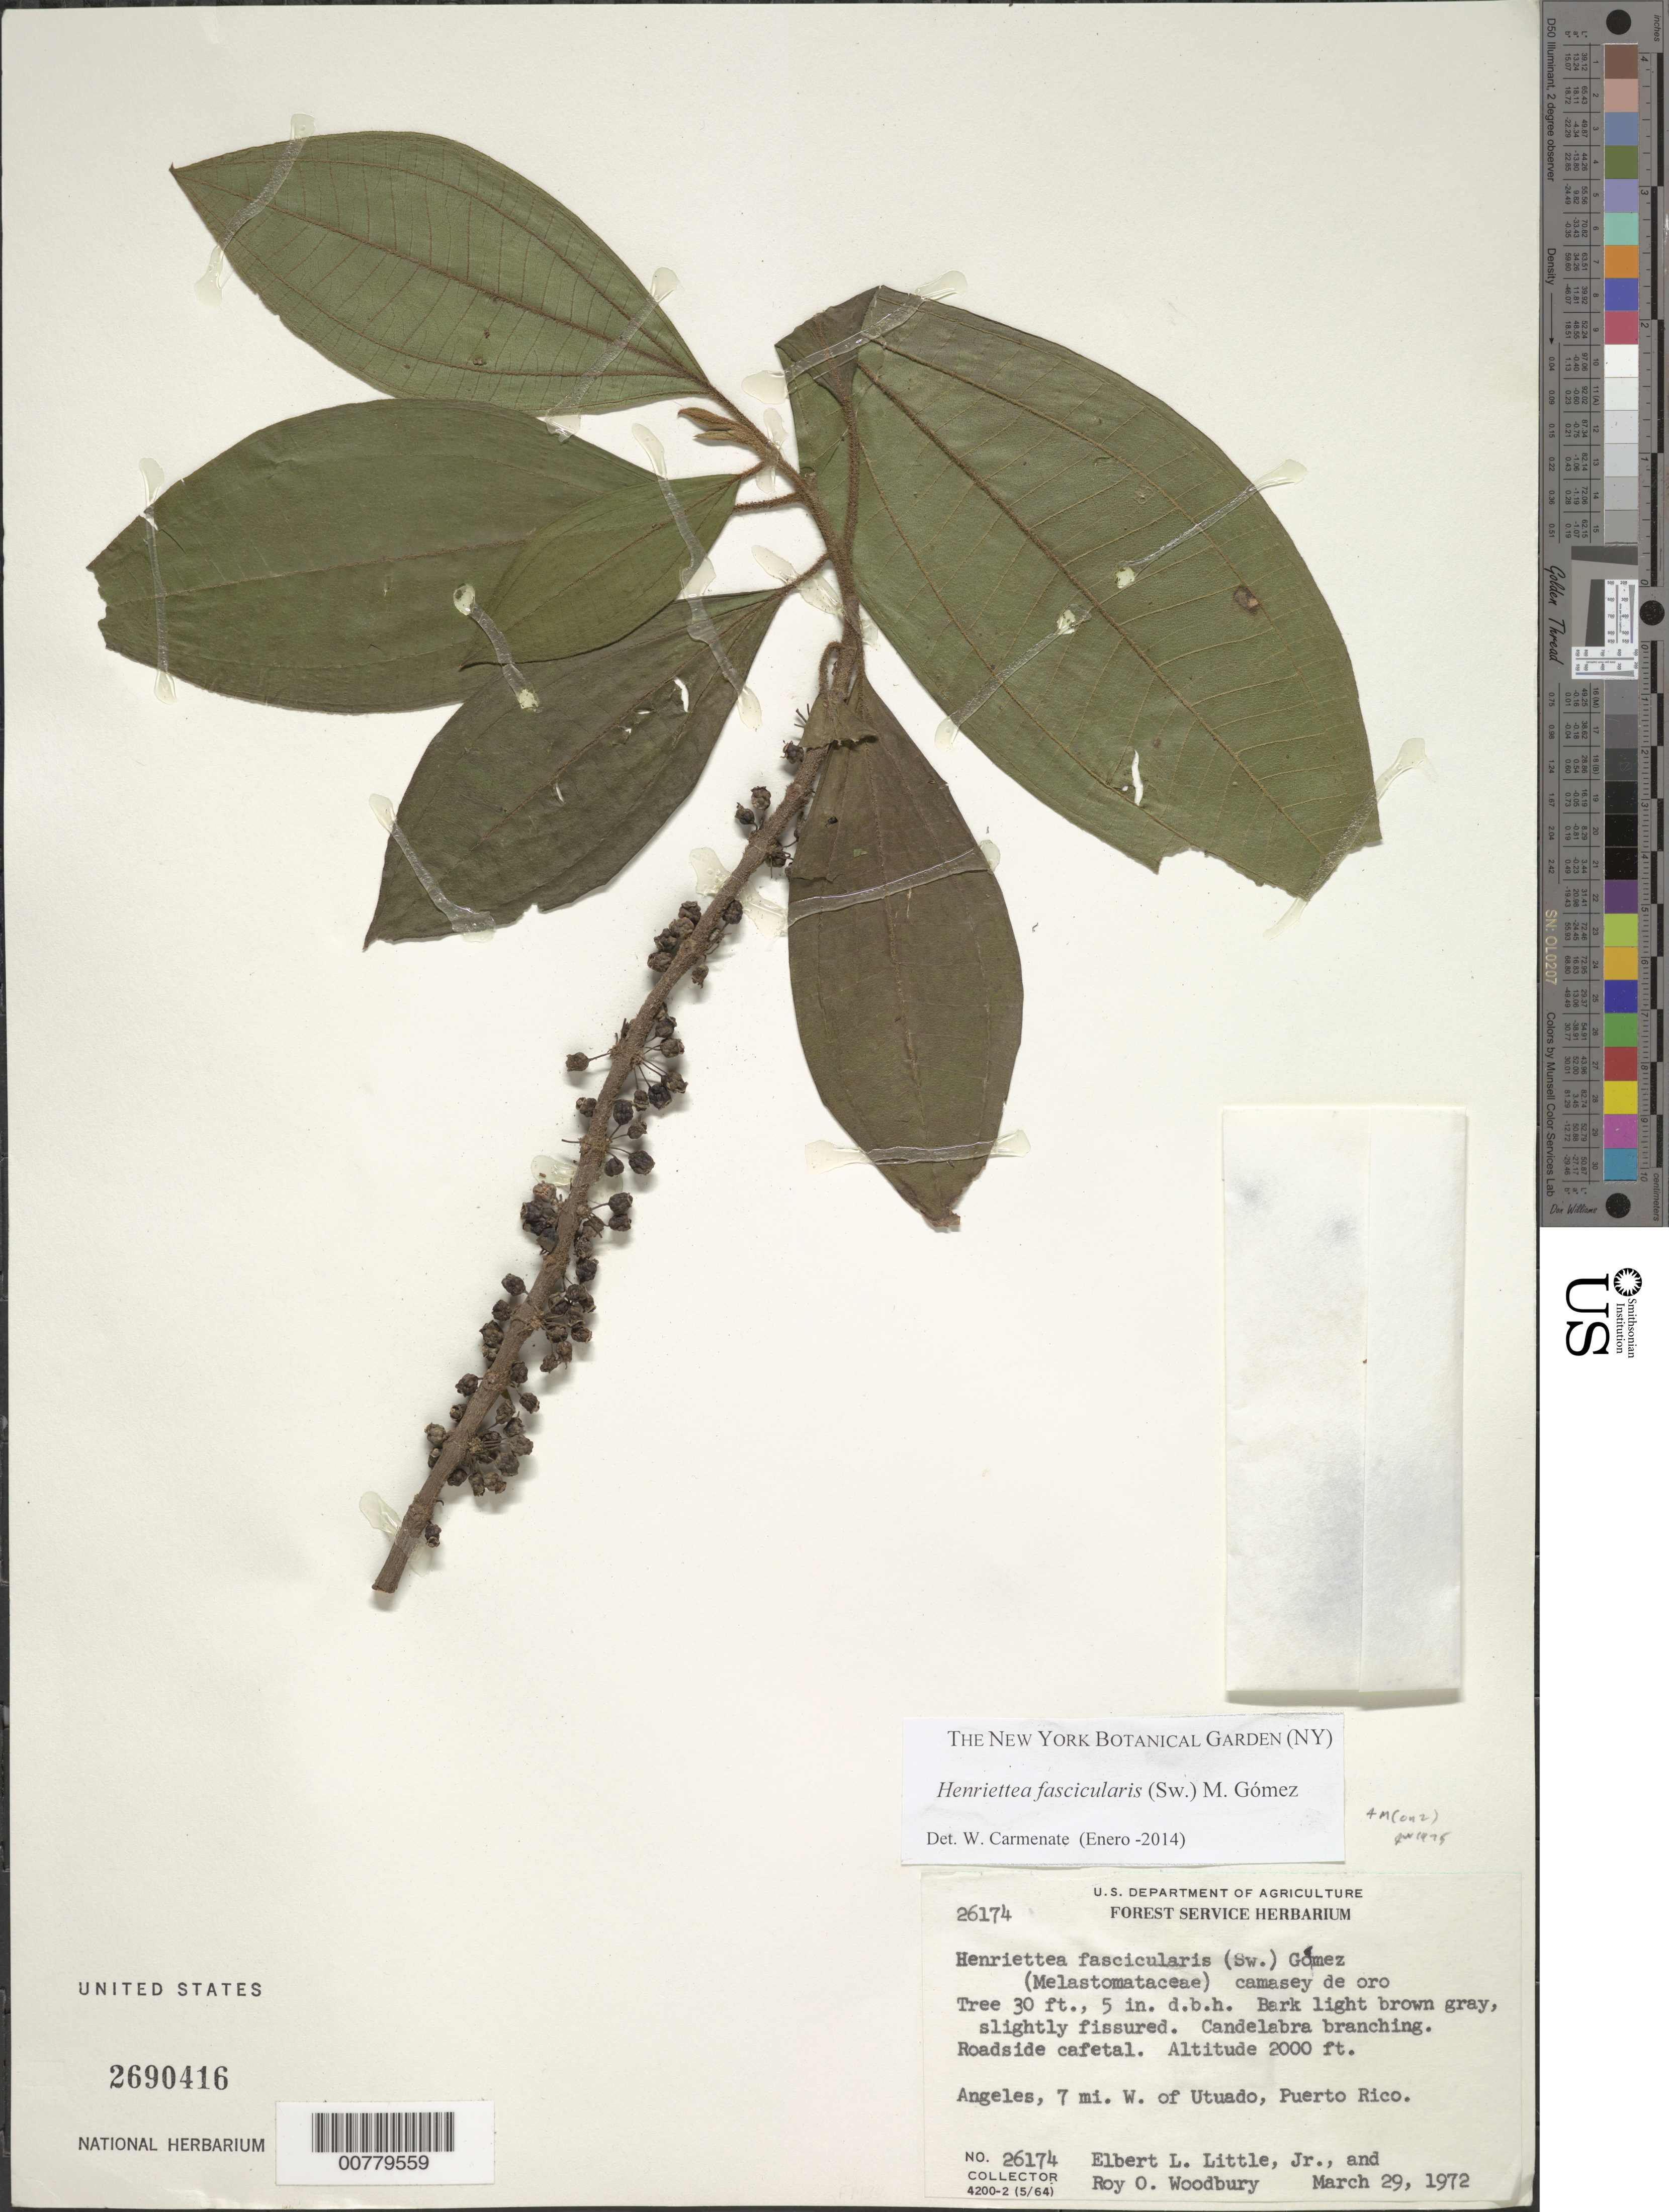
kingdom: Plantae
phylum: Tracheophyta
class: Magnoliopsida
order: Myrtales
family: Melastomataceae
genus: Henriettella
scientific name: Henriettella fascicularis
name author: (Sw.) C. Wright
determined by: Carmenate, W.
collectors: E. L. Little & R. O. Woodbury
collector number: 26174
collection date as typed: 29 Mar 1972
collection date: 1972-03-29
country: Puerto Rico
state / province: Utuado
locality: Angeles, 7 miles W of Utuado.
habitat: Coffee plantation roadside.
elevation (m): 610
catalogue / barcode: US 2690416